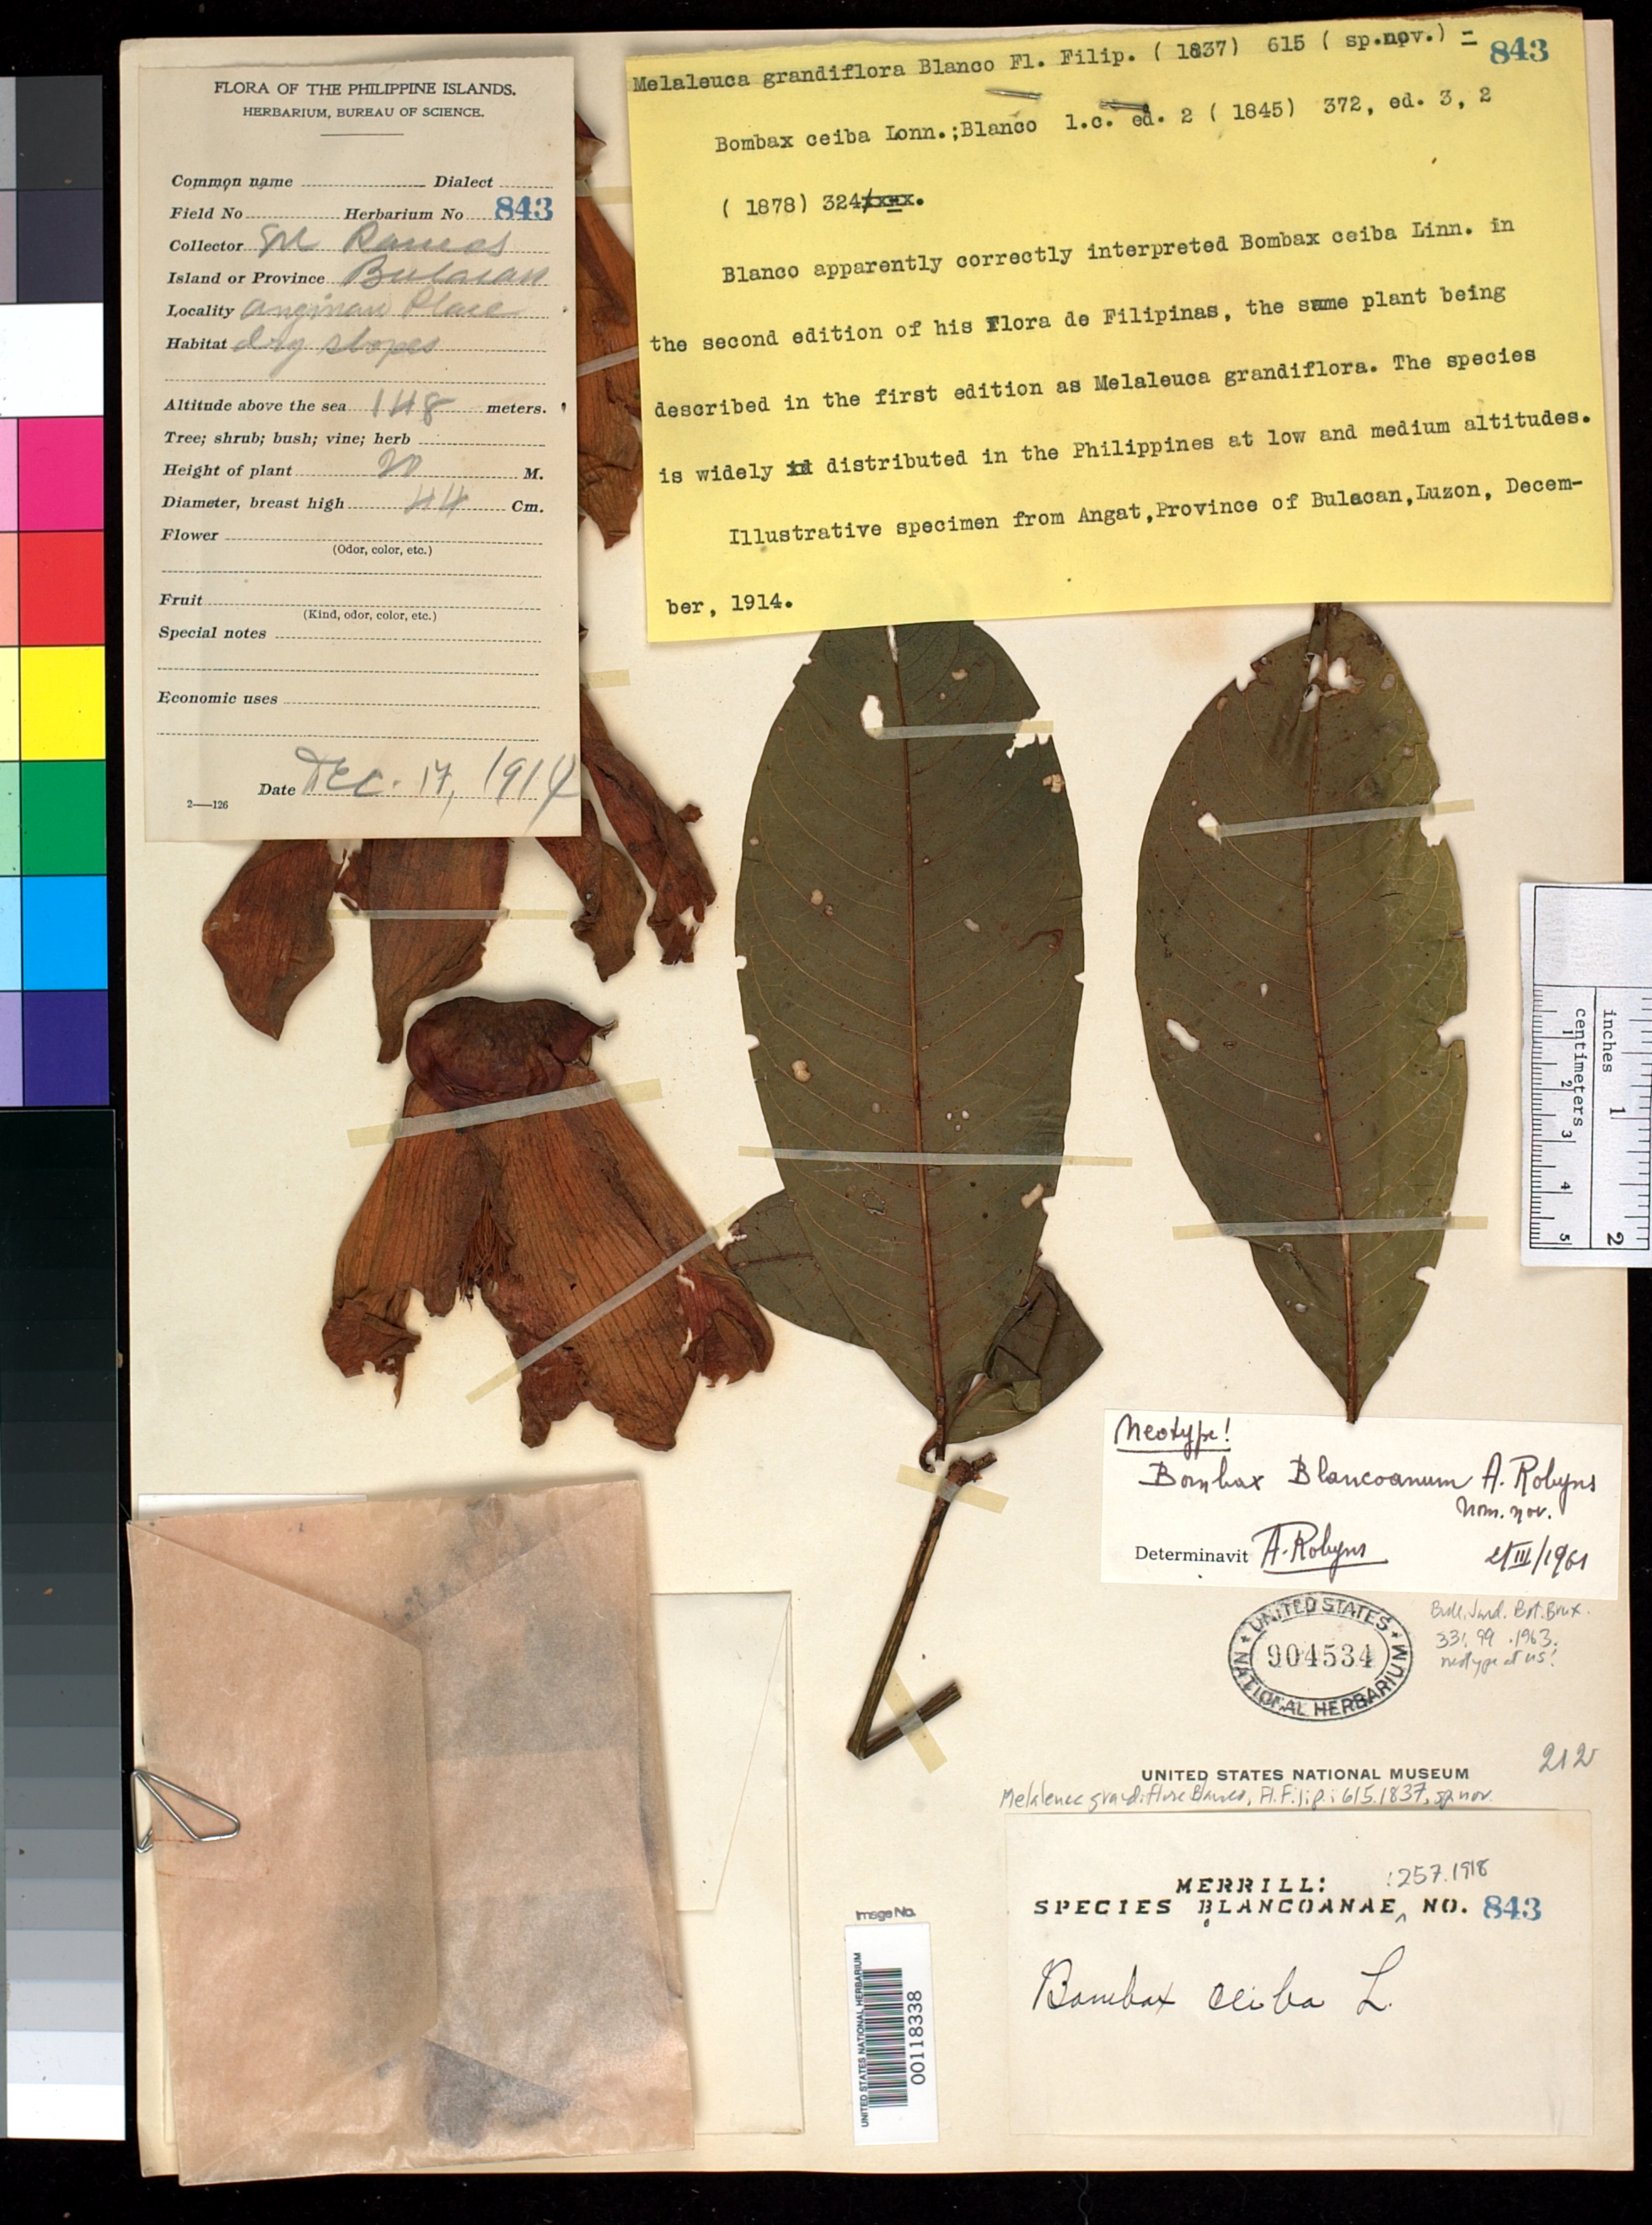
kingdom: Plantae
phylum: Tracheophyta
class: Magnoliopsida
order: Myrtales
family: Myrtaceae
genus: Melaleuca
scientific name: Melaleuca grandiflora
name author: Blanco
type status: Neotype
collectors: M. Ramos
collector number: Sp. Blancoan. 0843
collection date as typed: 17 Dec 1914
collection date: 1914-12-17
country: Philippines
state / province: Central Luzon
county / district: Bulacan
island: Luzon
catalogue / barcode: US 904534